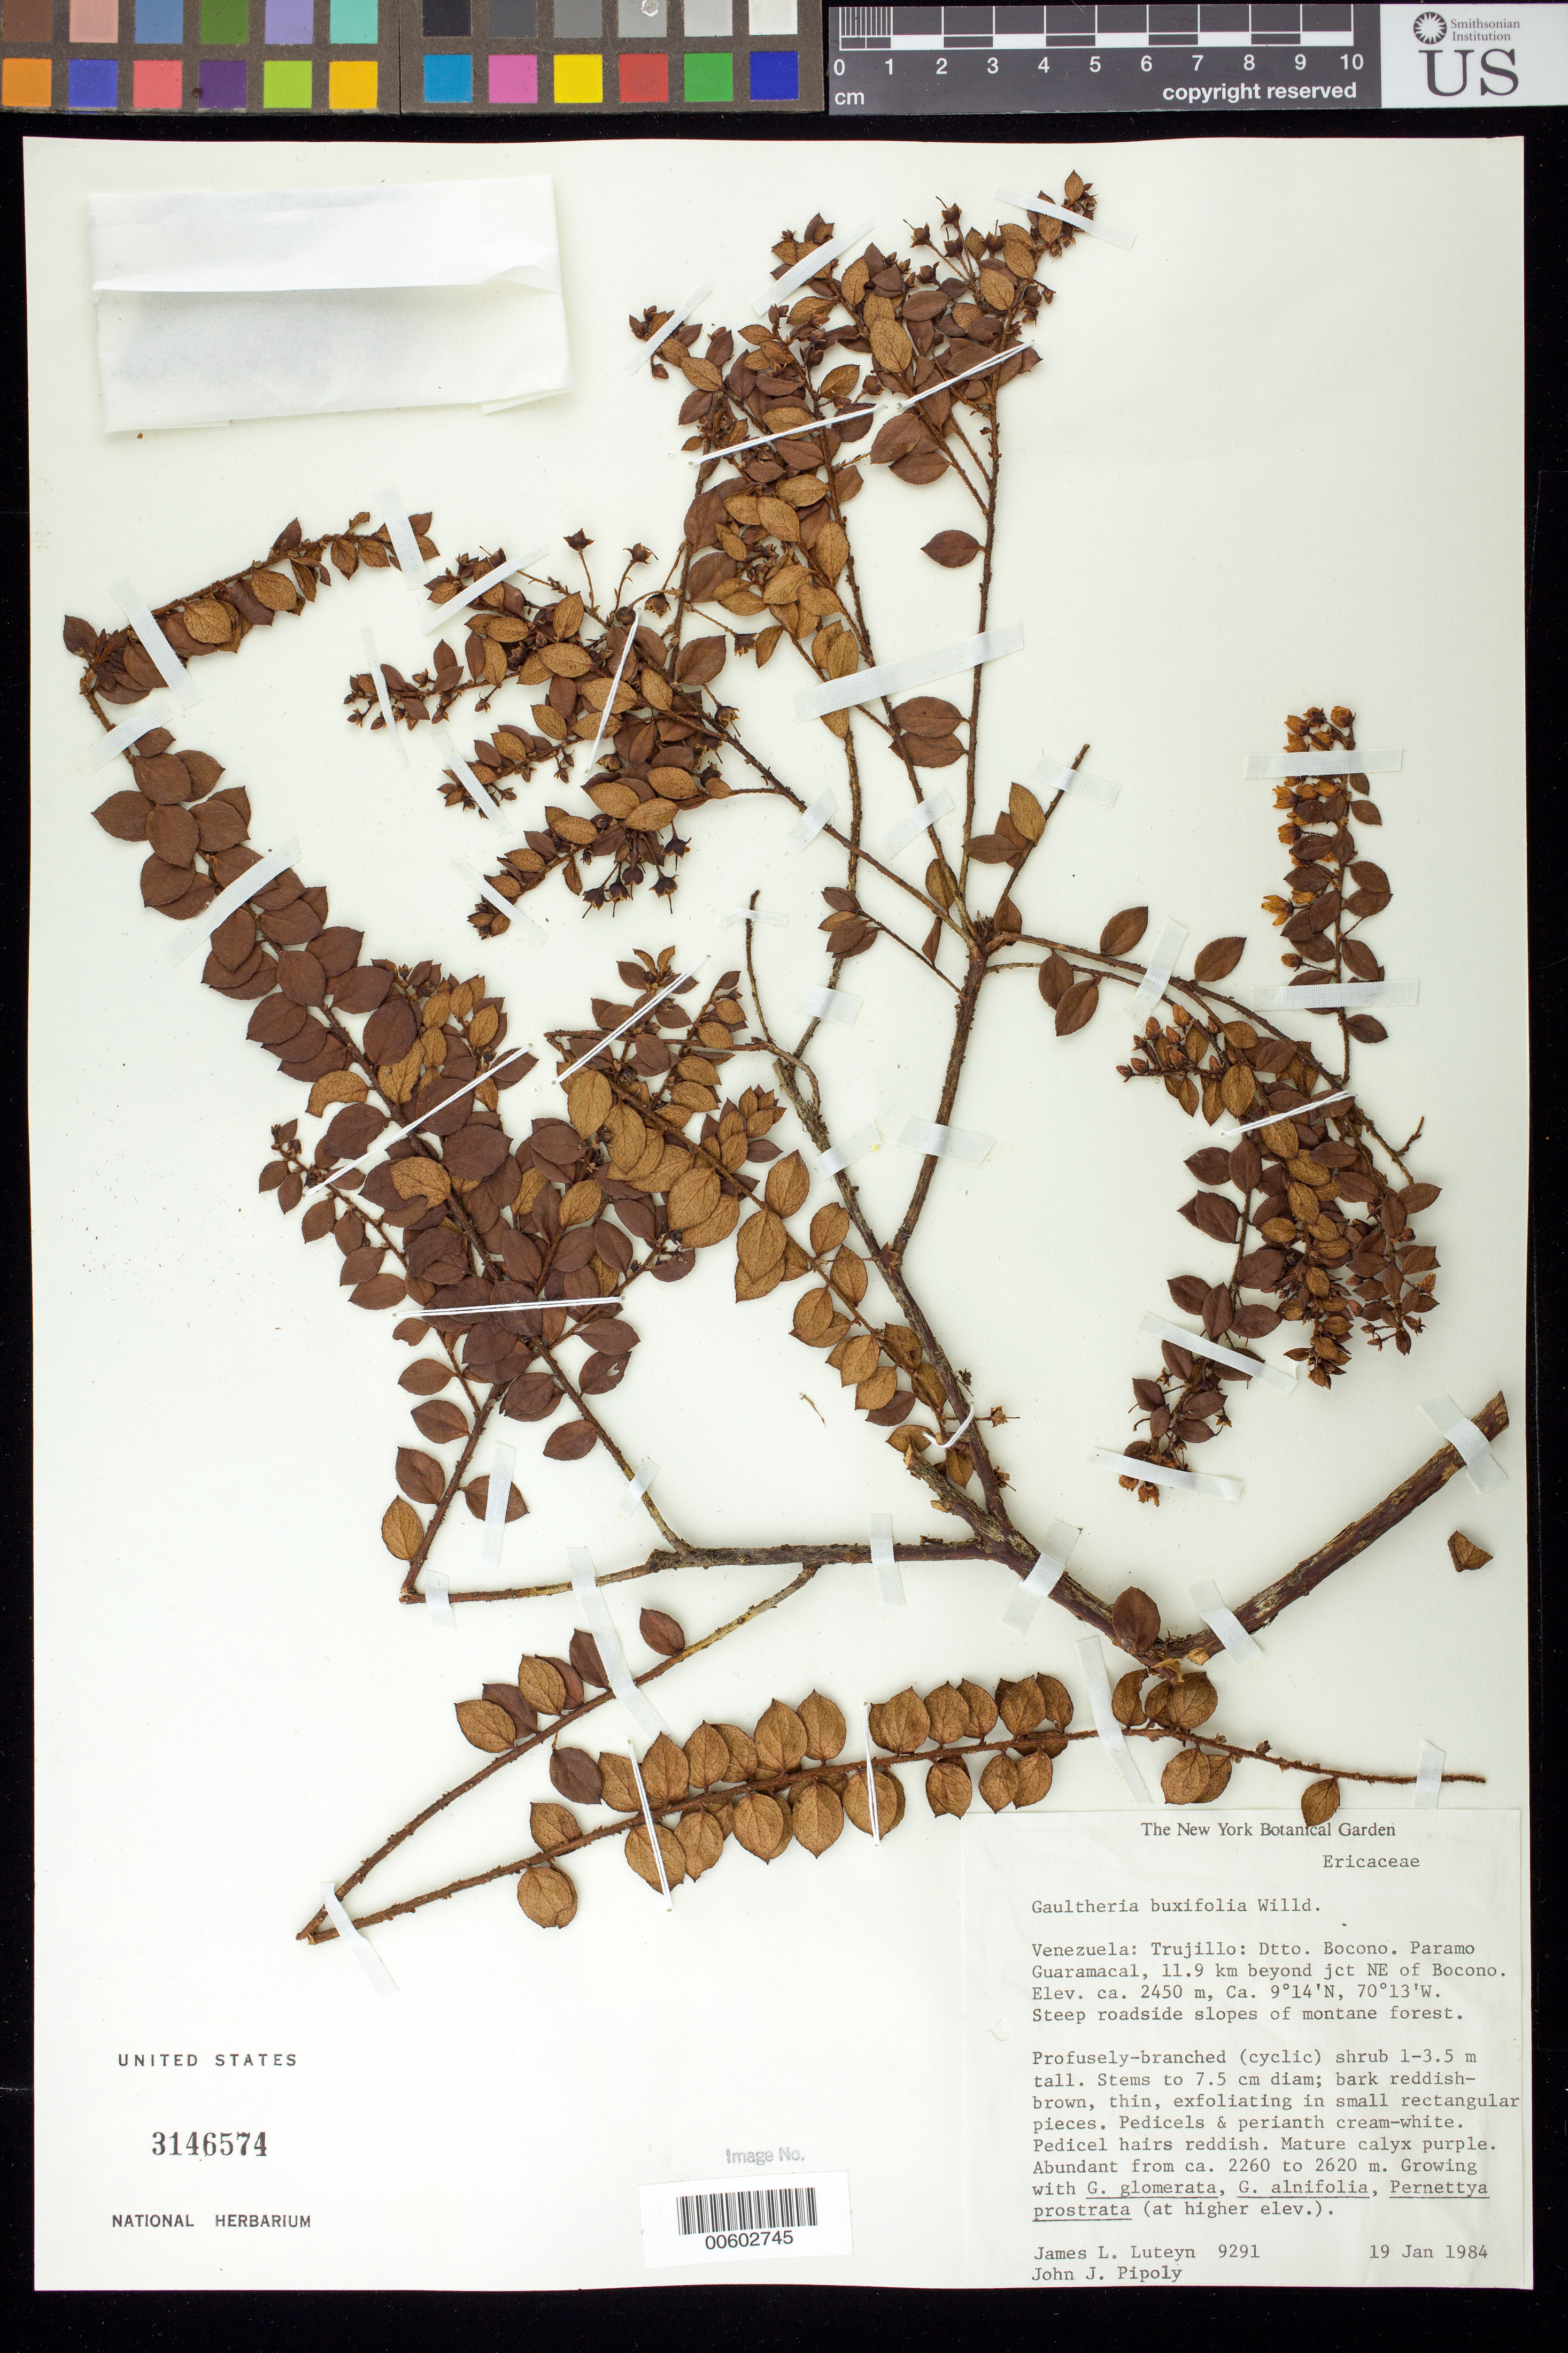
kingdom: Plantae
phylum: Tracheophyta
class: Magnoliopsida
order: Ericales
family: Ericaceae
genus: Gaultheria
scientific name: Gaultheria buxifolia var. buxifolia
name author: Willd.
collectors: J. L. Luteyn & J. J. Pipoly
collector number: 9291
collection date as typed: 19 Jan 1984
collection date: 1984-01-19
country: Venezuela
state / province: Trujillo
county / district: Boconó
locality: Páramo Guaramacal, 11.9 km beyond jct NE of Boconó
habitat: Steep roadside slopes of montane forest. Growing with G. glomerata, G. alnifolia, Pernettya prostrata (at higher elev.)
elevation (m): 2450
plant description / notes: AAU, E, MO, NY, PORT, US, VEN, W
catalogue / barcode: US 3146574